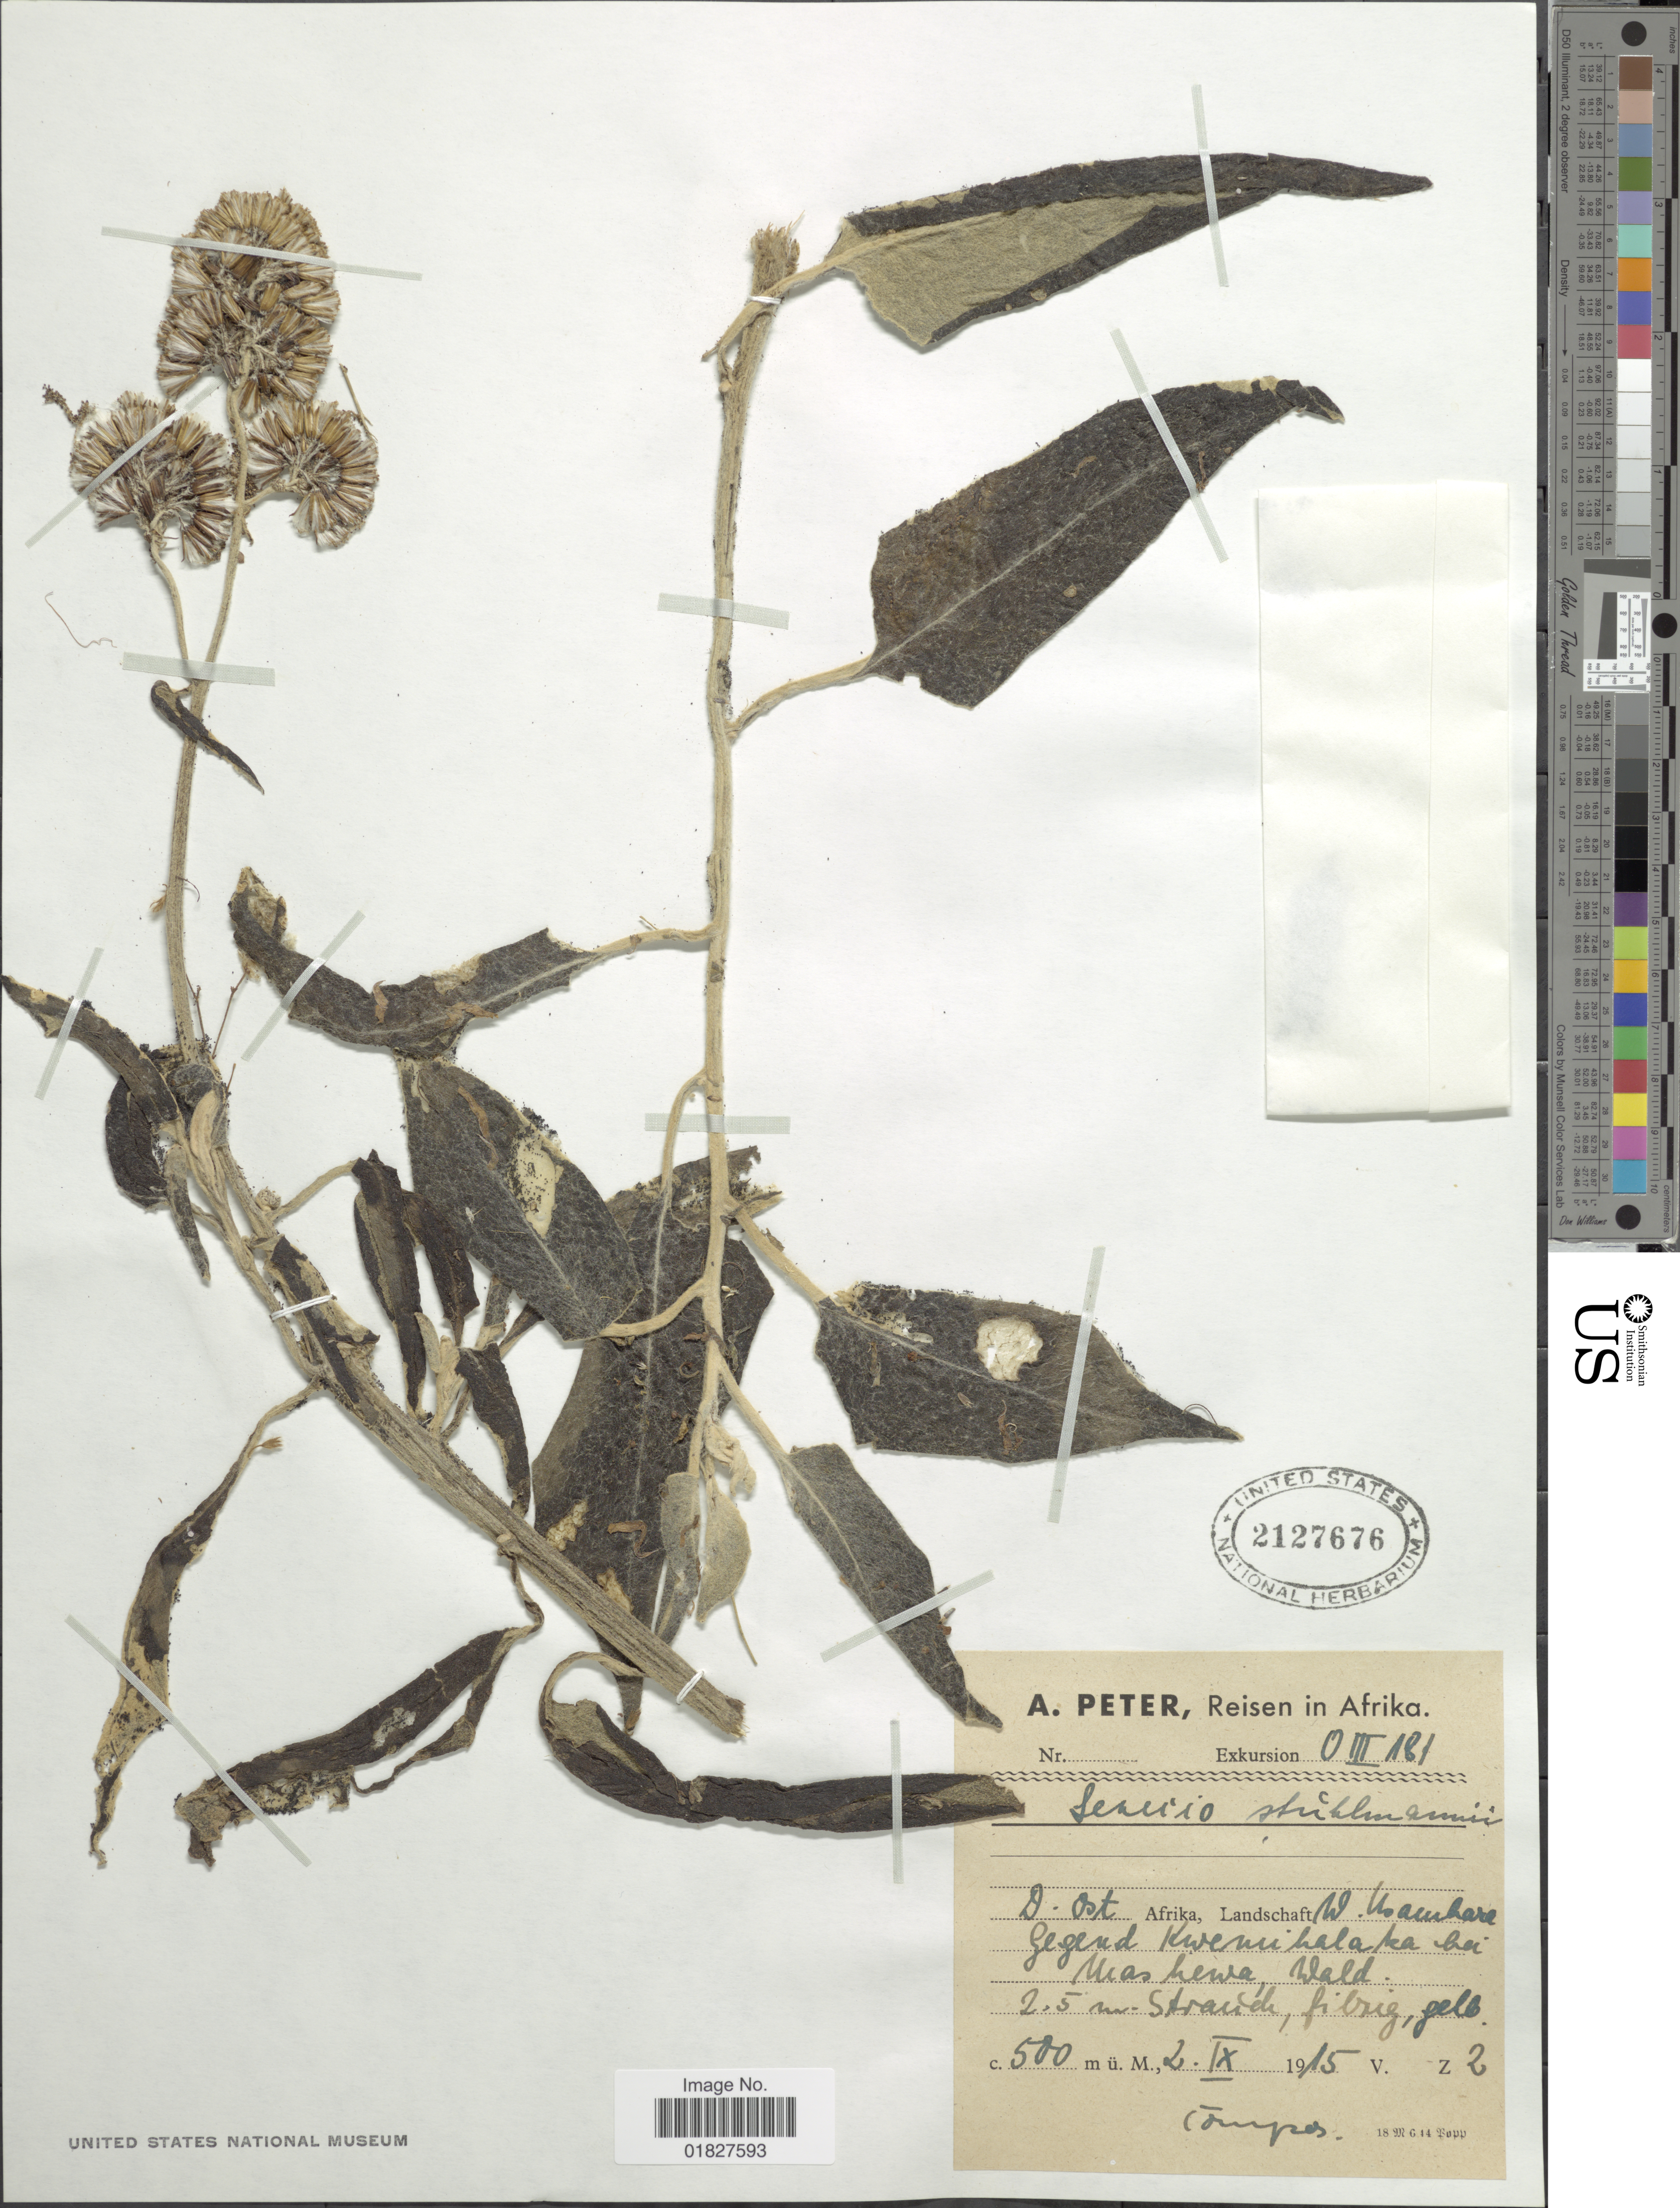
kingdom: Plantae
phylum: Tracheophyta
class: Magnoliopsida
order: Asterales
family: Asteraceae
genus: Solanecio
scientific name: Solanecio cydoniifolius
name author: (O. Hoffm.) C. Jeffrey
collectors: A. Peter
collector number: OIII181?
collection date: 1915-09-02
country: Tanzania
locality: Afrika, D. Ost Afrika, W. Usambara, gegend Kwemihalaka bei Mashewa Wald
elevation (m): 500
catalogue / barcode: US 2127676